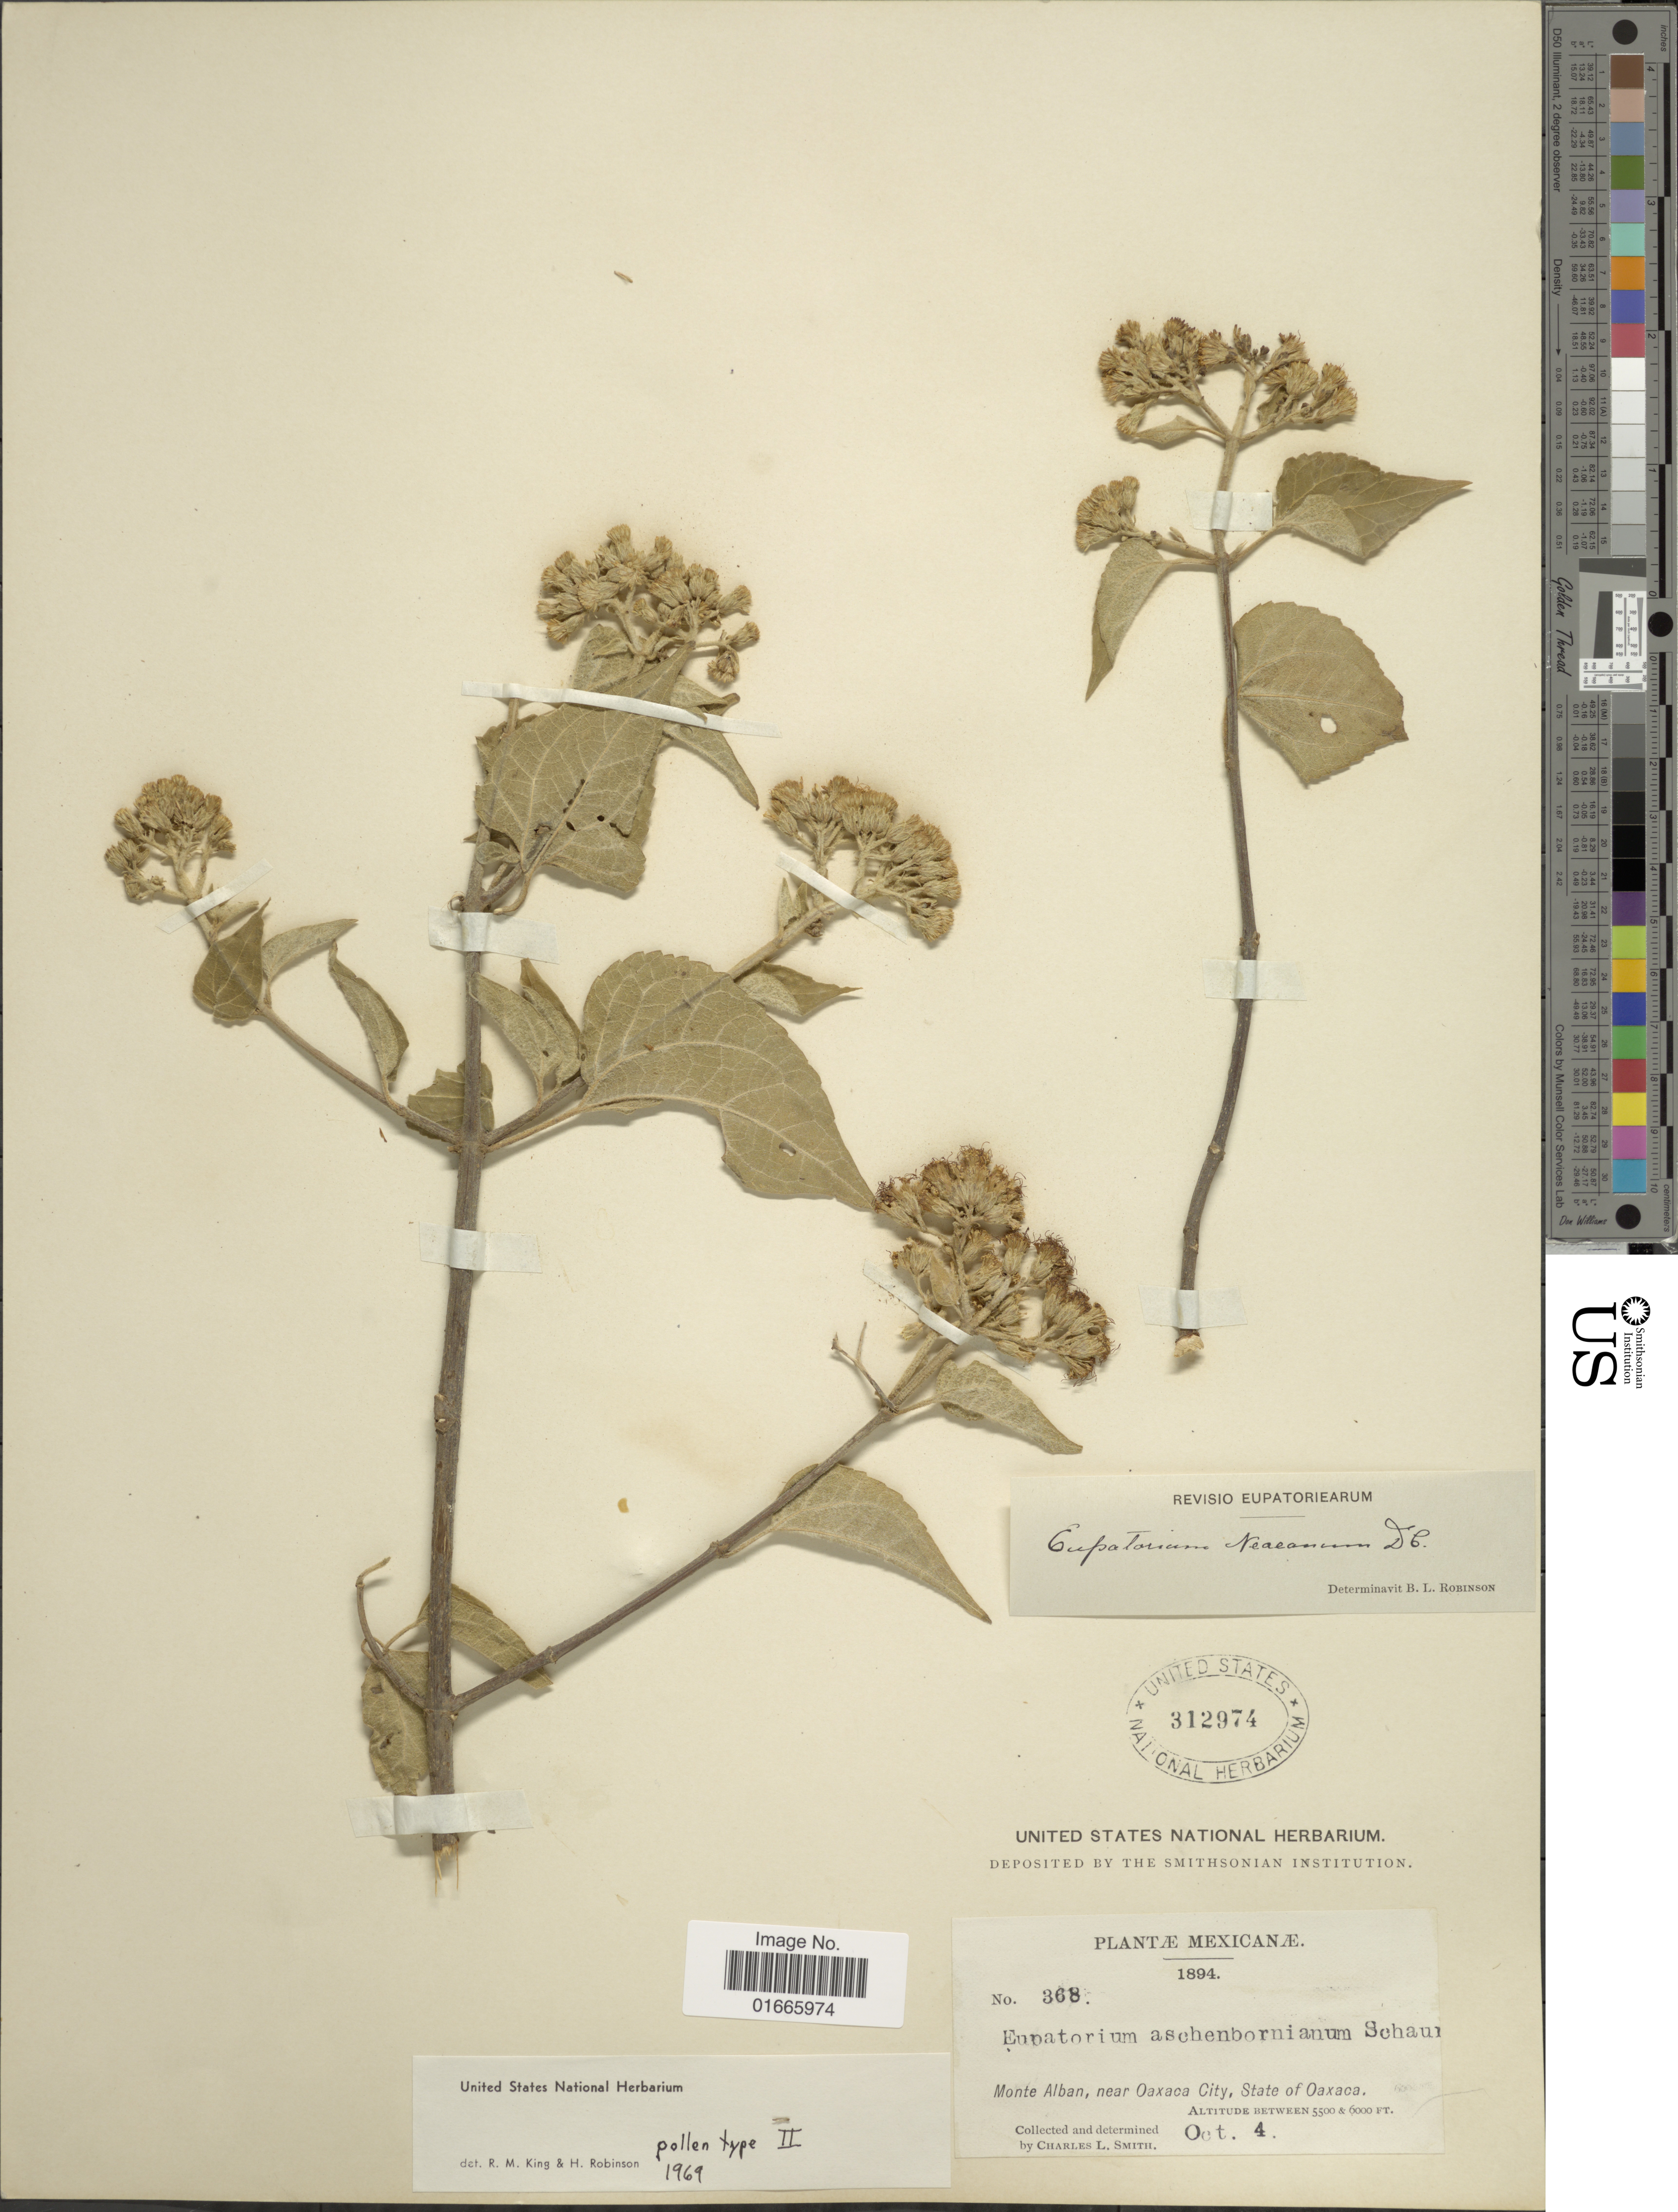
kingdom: Plantae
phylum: Tracheophyta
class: Magnoliopsida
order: Asterales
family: Asteraceae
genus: Chromolaena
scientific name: Chromolaena neaeanum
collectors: C. L. Smith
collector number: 368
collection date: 1894-10-04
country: Mexico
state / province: Oaxaca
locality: Monte Alban, near Oaxaca City, State of Oaxaca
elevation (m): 1676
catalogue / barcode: US 312974